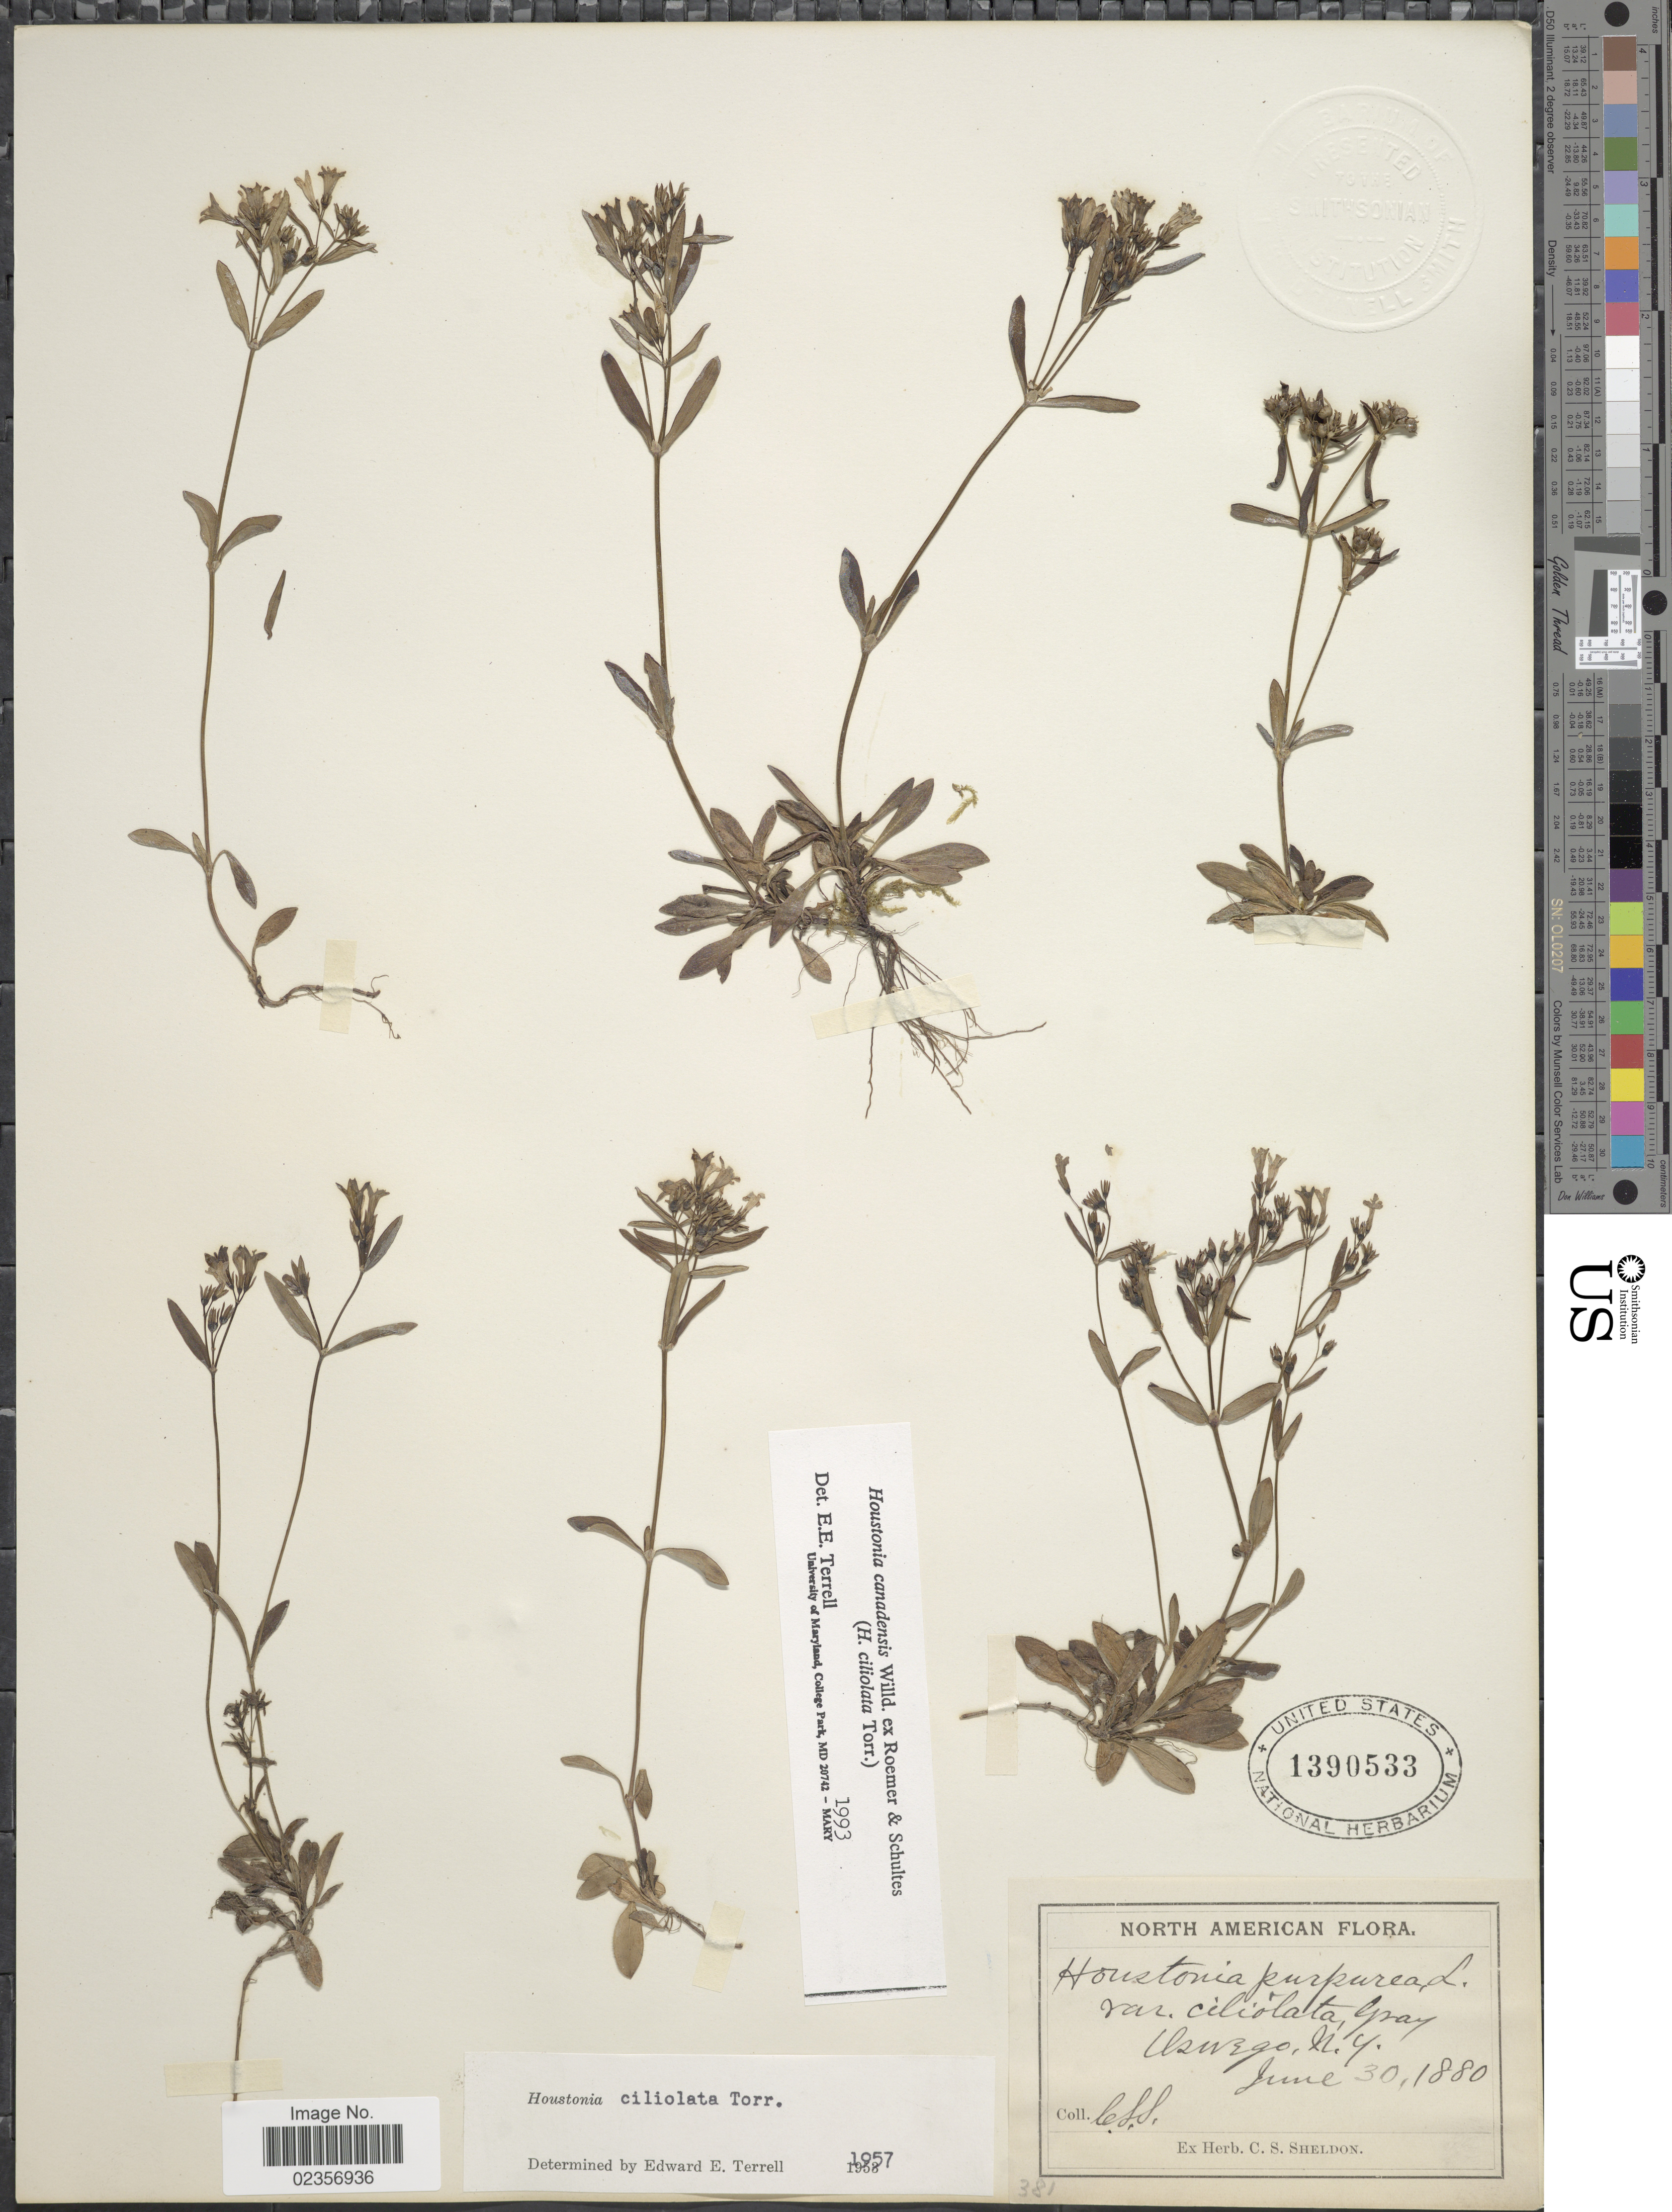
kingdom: Plantae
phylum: Tracheophyta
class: Magnoliopsida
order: Gentianales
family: Rubiaceae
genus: Houstonia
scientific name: Houstonia canadensis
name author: Willd.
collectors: C. S. Sheldon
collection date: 1880-06-30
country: United States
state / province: New York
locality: Oswego.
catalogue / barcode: US 1390533